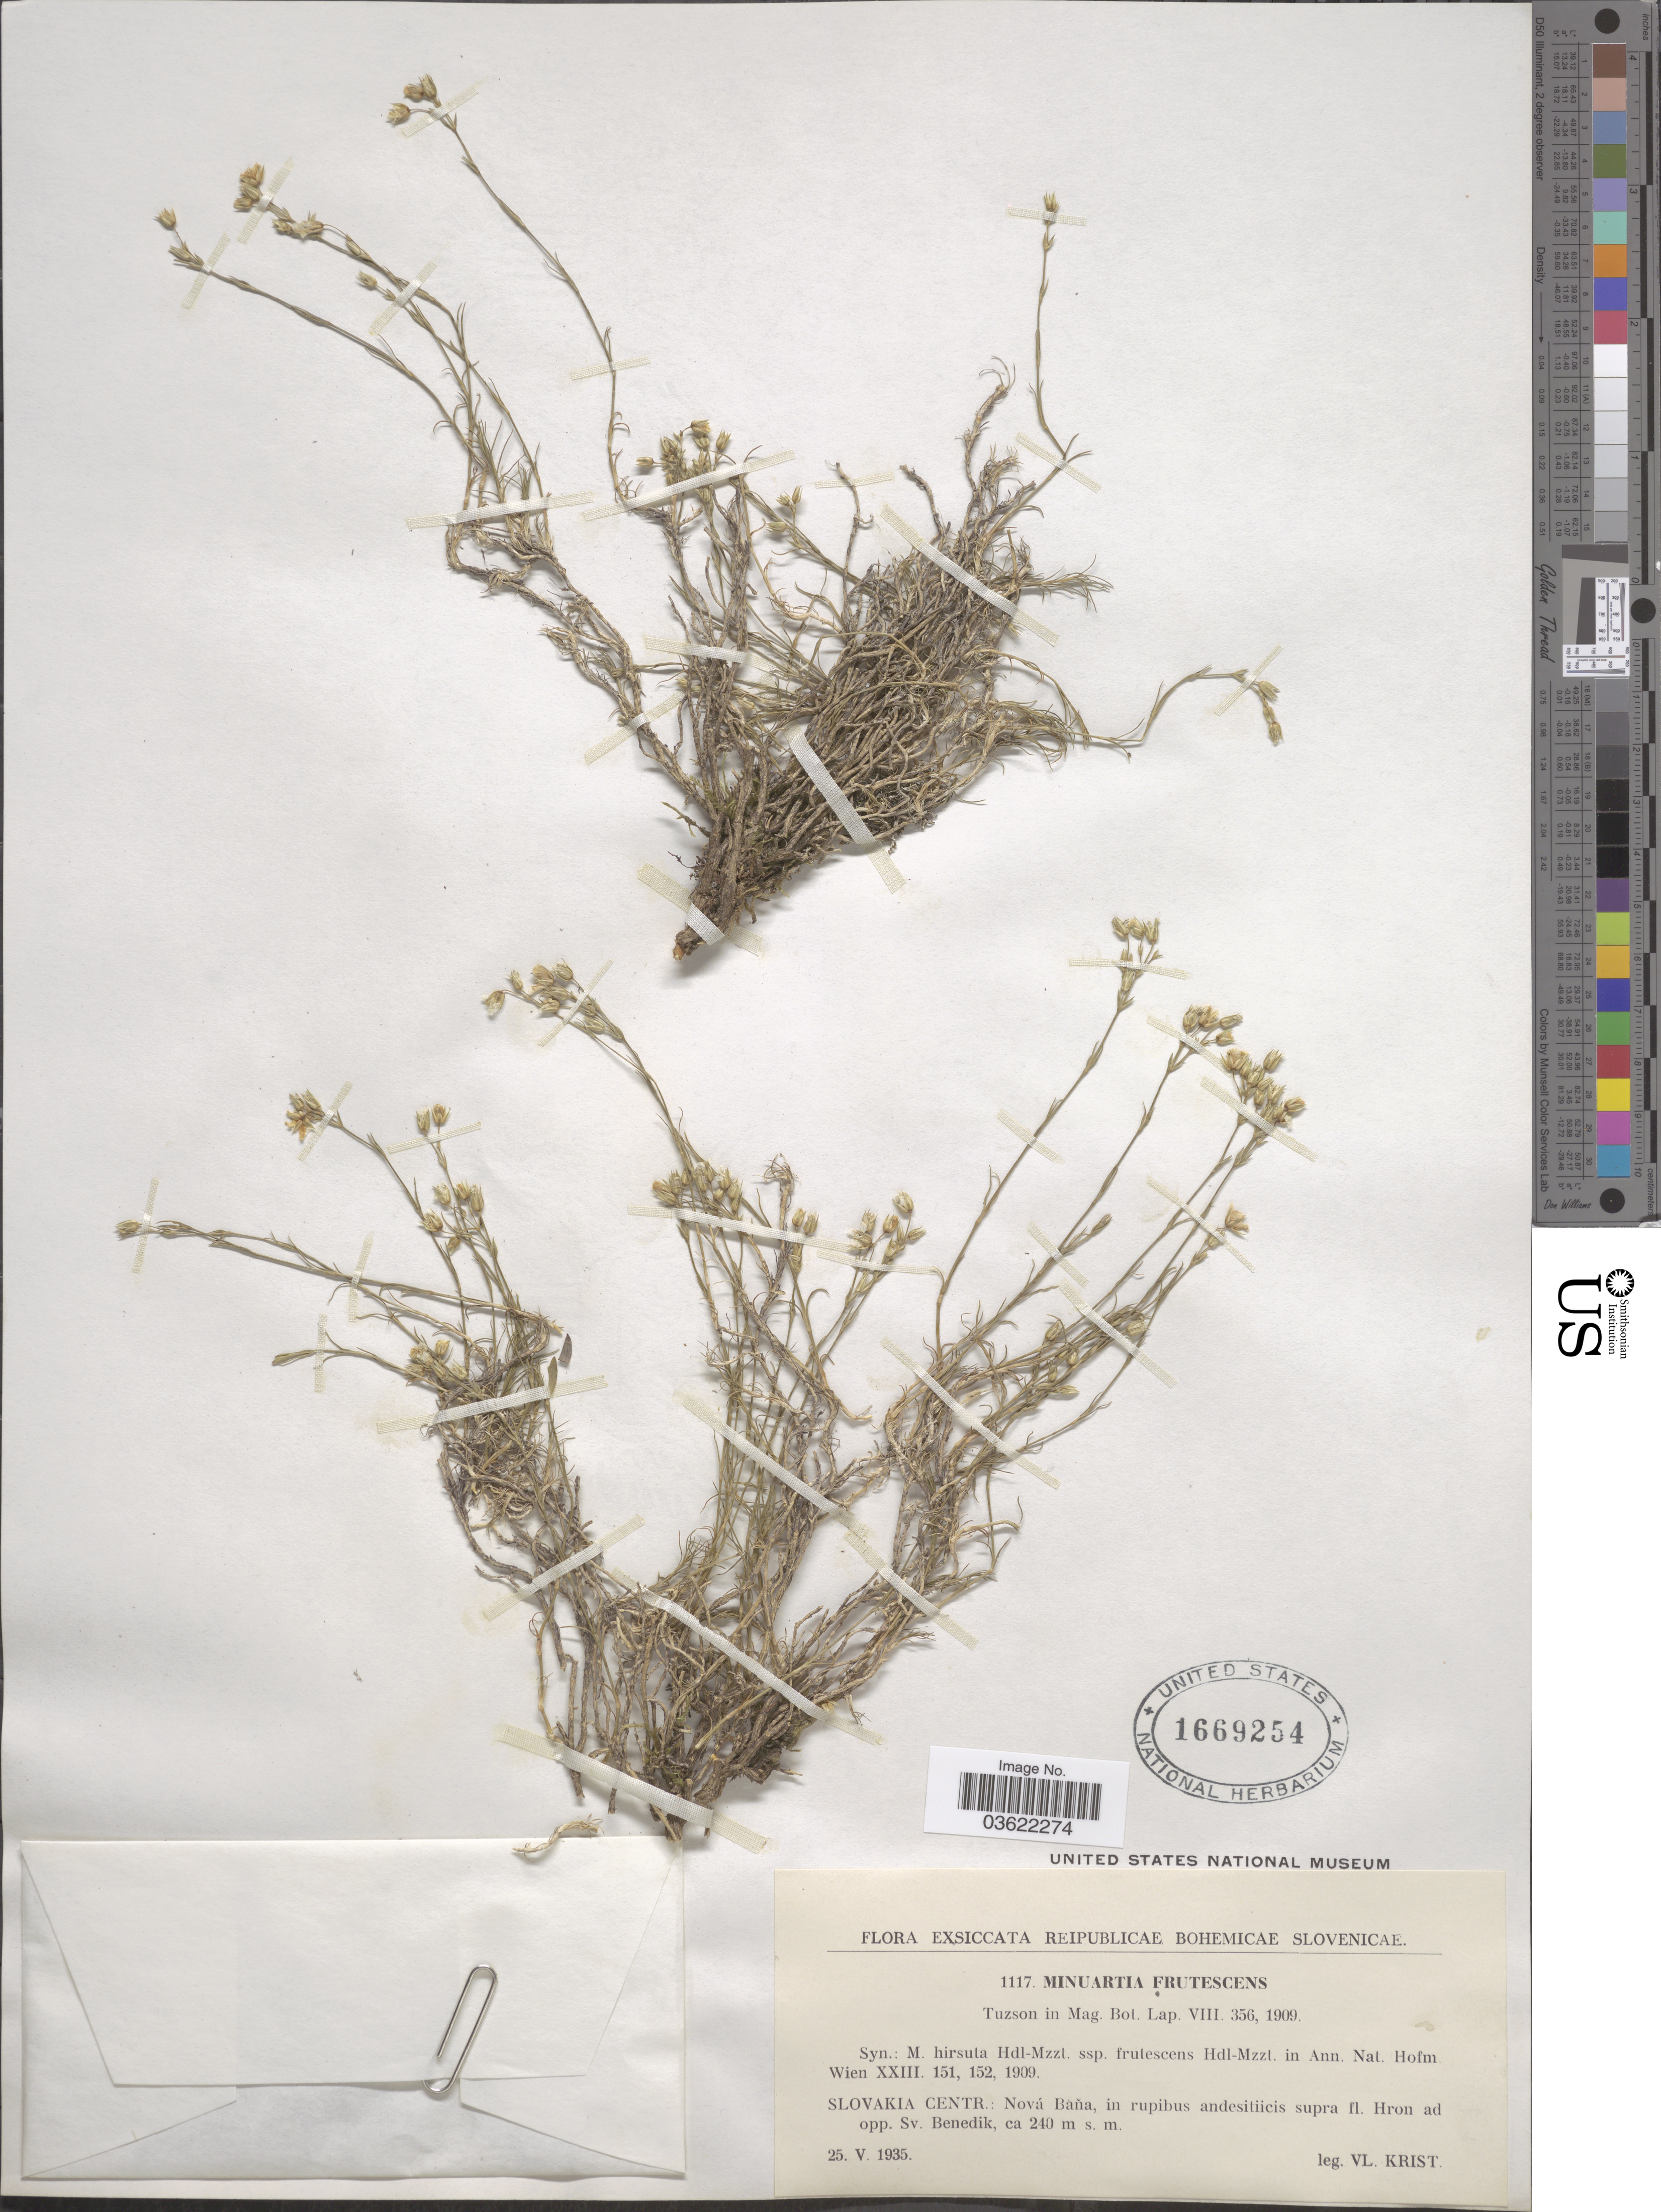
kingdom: Plantae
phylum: Tracheophyta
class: Magnoliopsida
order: Caryophyllales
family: Caryophyllaceae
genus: Arenaria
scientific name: Arenaria frutescens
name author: Kit.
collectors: V. Krist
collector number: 1117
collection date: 1935-05-25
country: Slovakia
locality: Reipublicae Bohemicae Slovenicae. Slovakia centr.: Nová Bàňa, in rupibus andestiicis supra fl. Hron ad opp. Sv. Benedik.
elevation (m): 240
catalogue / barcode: US 1669254